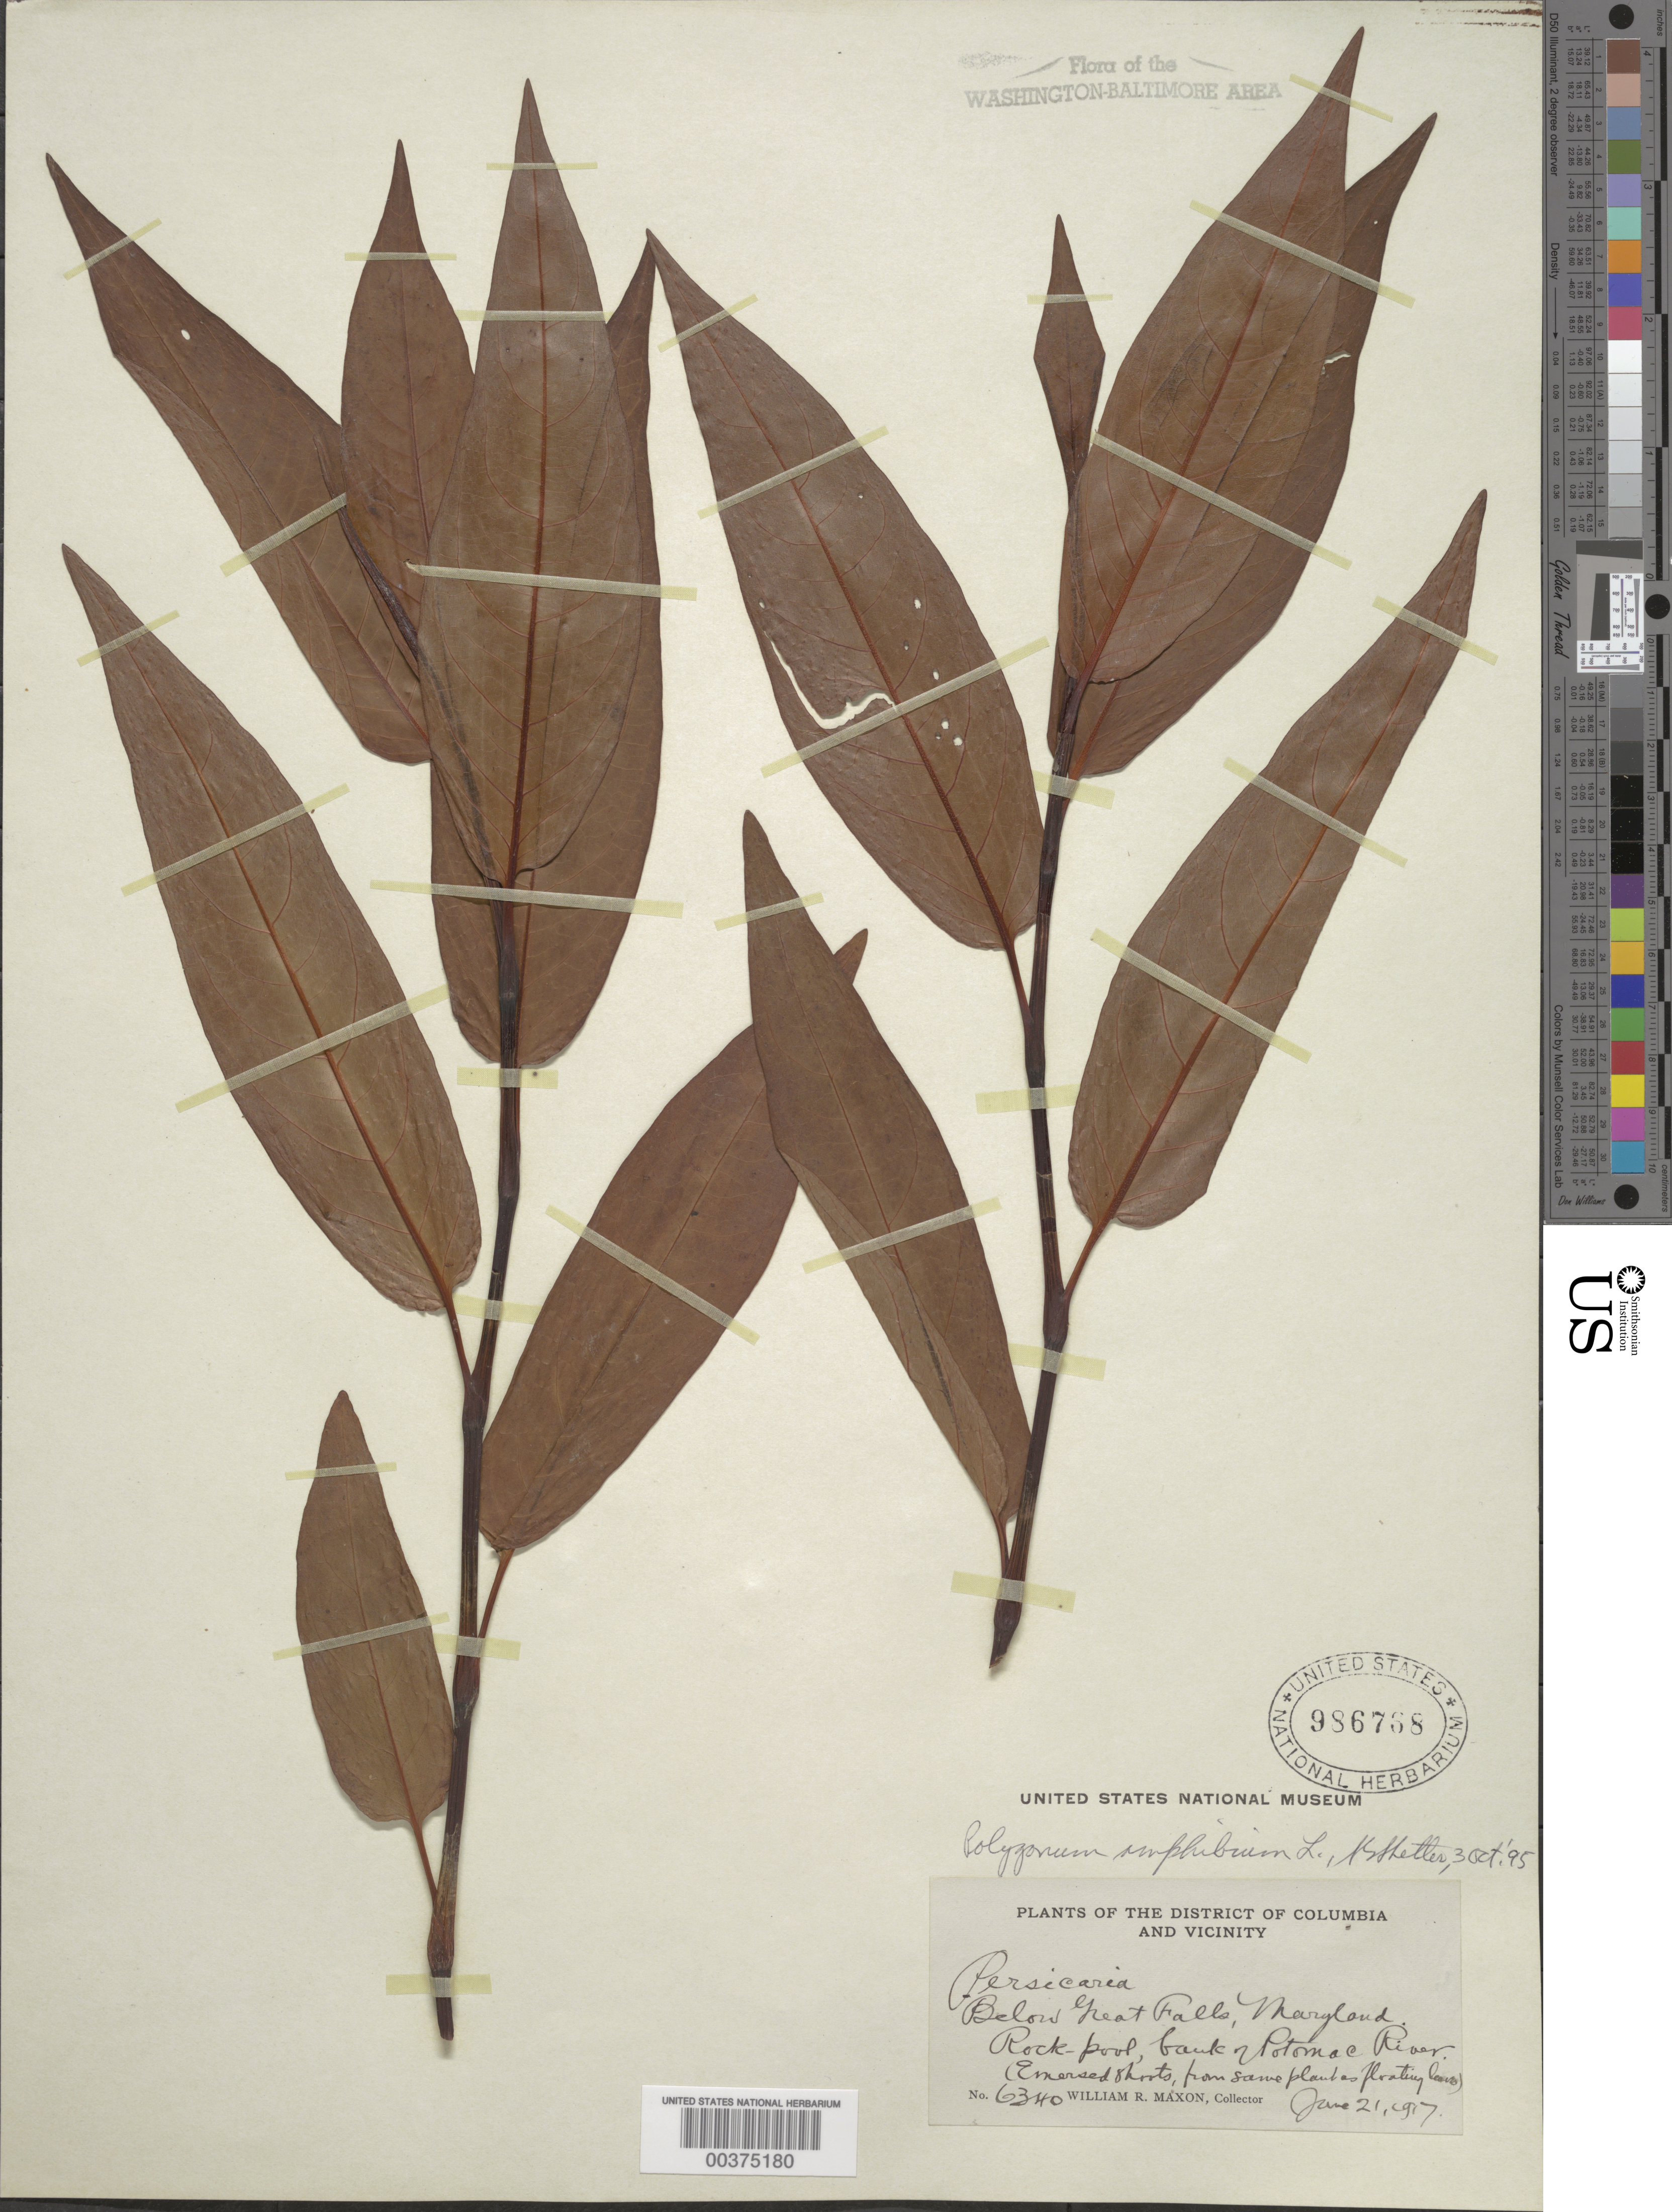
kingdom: Plantae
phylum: Tracheophyta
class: Magnoliopsida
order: Caryophyllales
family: Polygonaceae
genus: Persicaria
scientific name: Persicaria coccinea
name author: (Muhl. ex Willd.) Greene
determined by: Atha, D. E.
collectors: W. R. Maxon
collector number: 6340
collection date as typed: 21 Jun 1917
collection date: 1917-06-21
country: United States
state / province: Maryland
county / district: Montgomery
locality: Below Great Falls, Potomac River C. & O. Canal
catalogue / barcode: US 986768